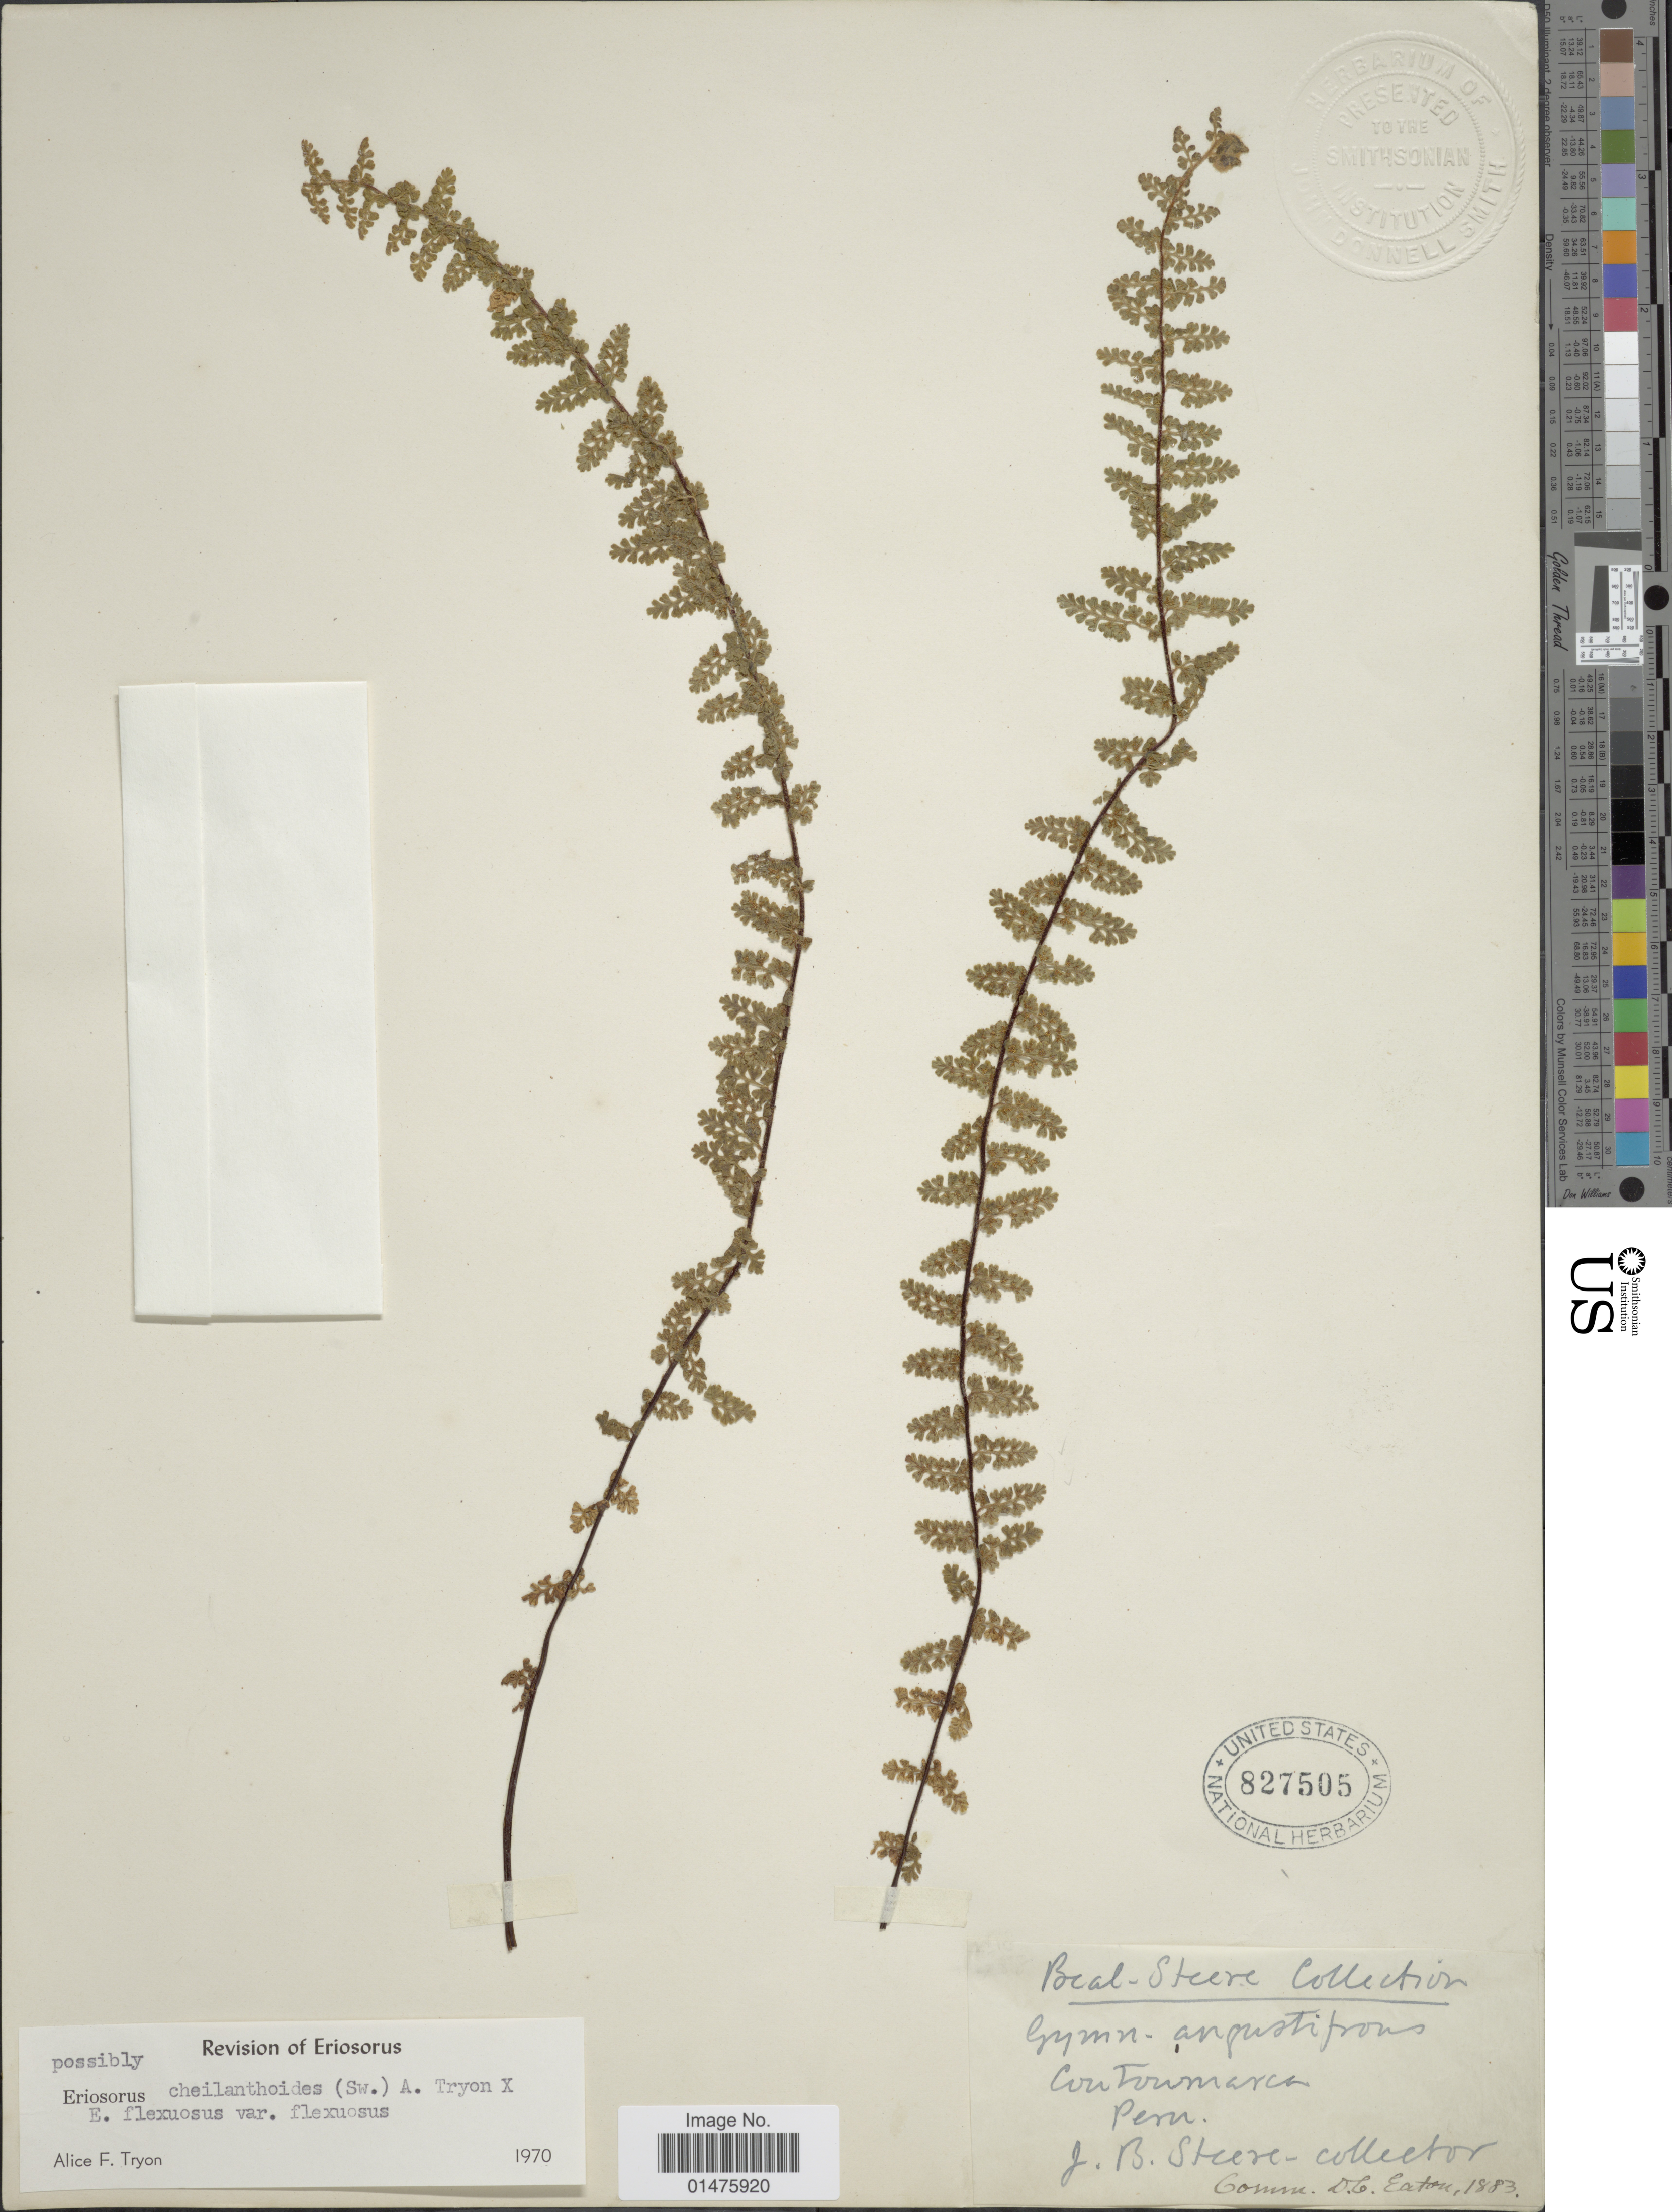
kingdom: Plantae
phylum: Tracheophyta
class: Polypodiopsida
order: Polypodiales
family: Pteridaceae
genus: Jamesonia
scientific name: Jamesonia cheilanthoides x J. flexuosa (Humb. & Bonpl.) Christenh.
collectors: J. B. Steere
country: Peru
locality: Contormarca [interpreted]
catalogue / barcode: US 827505